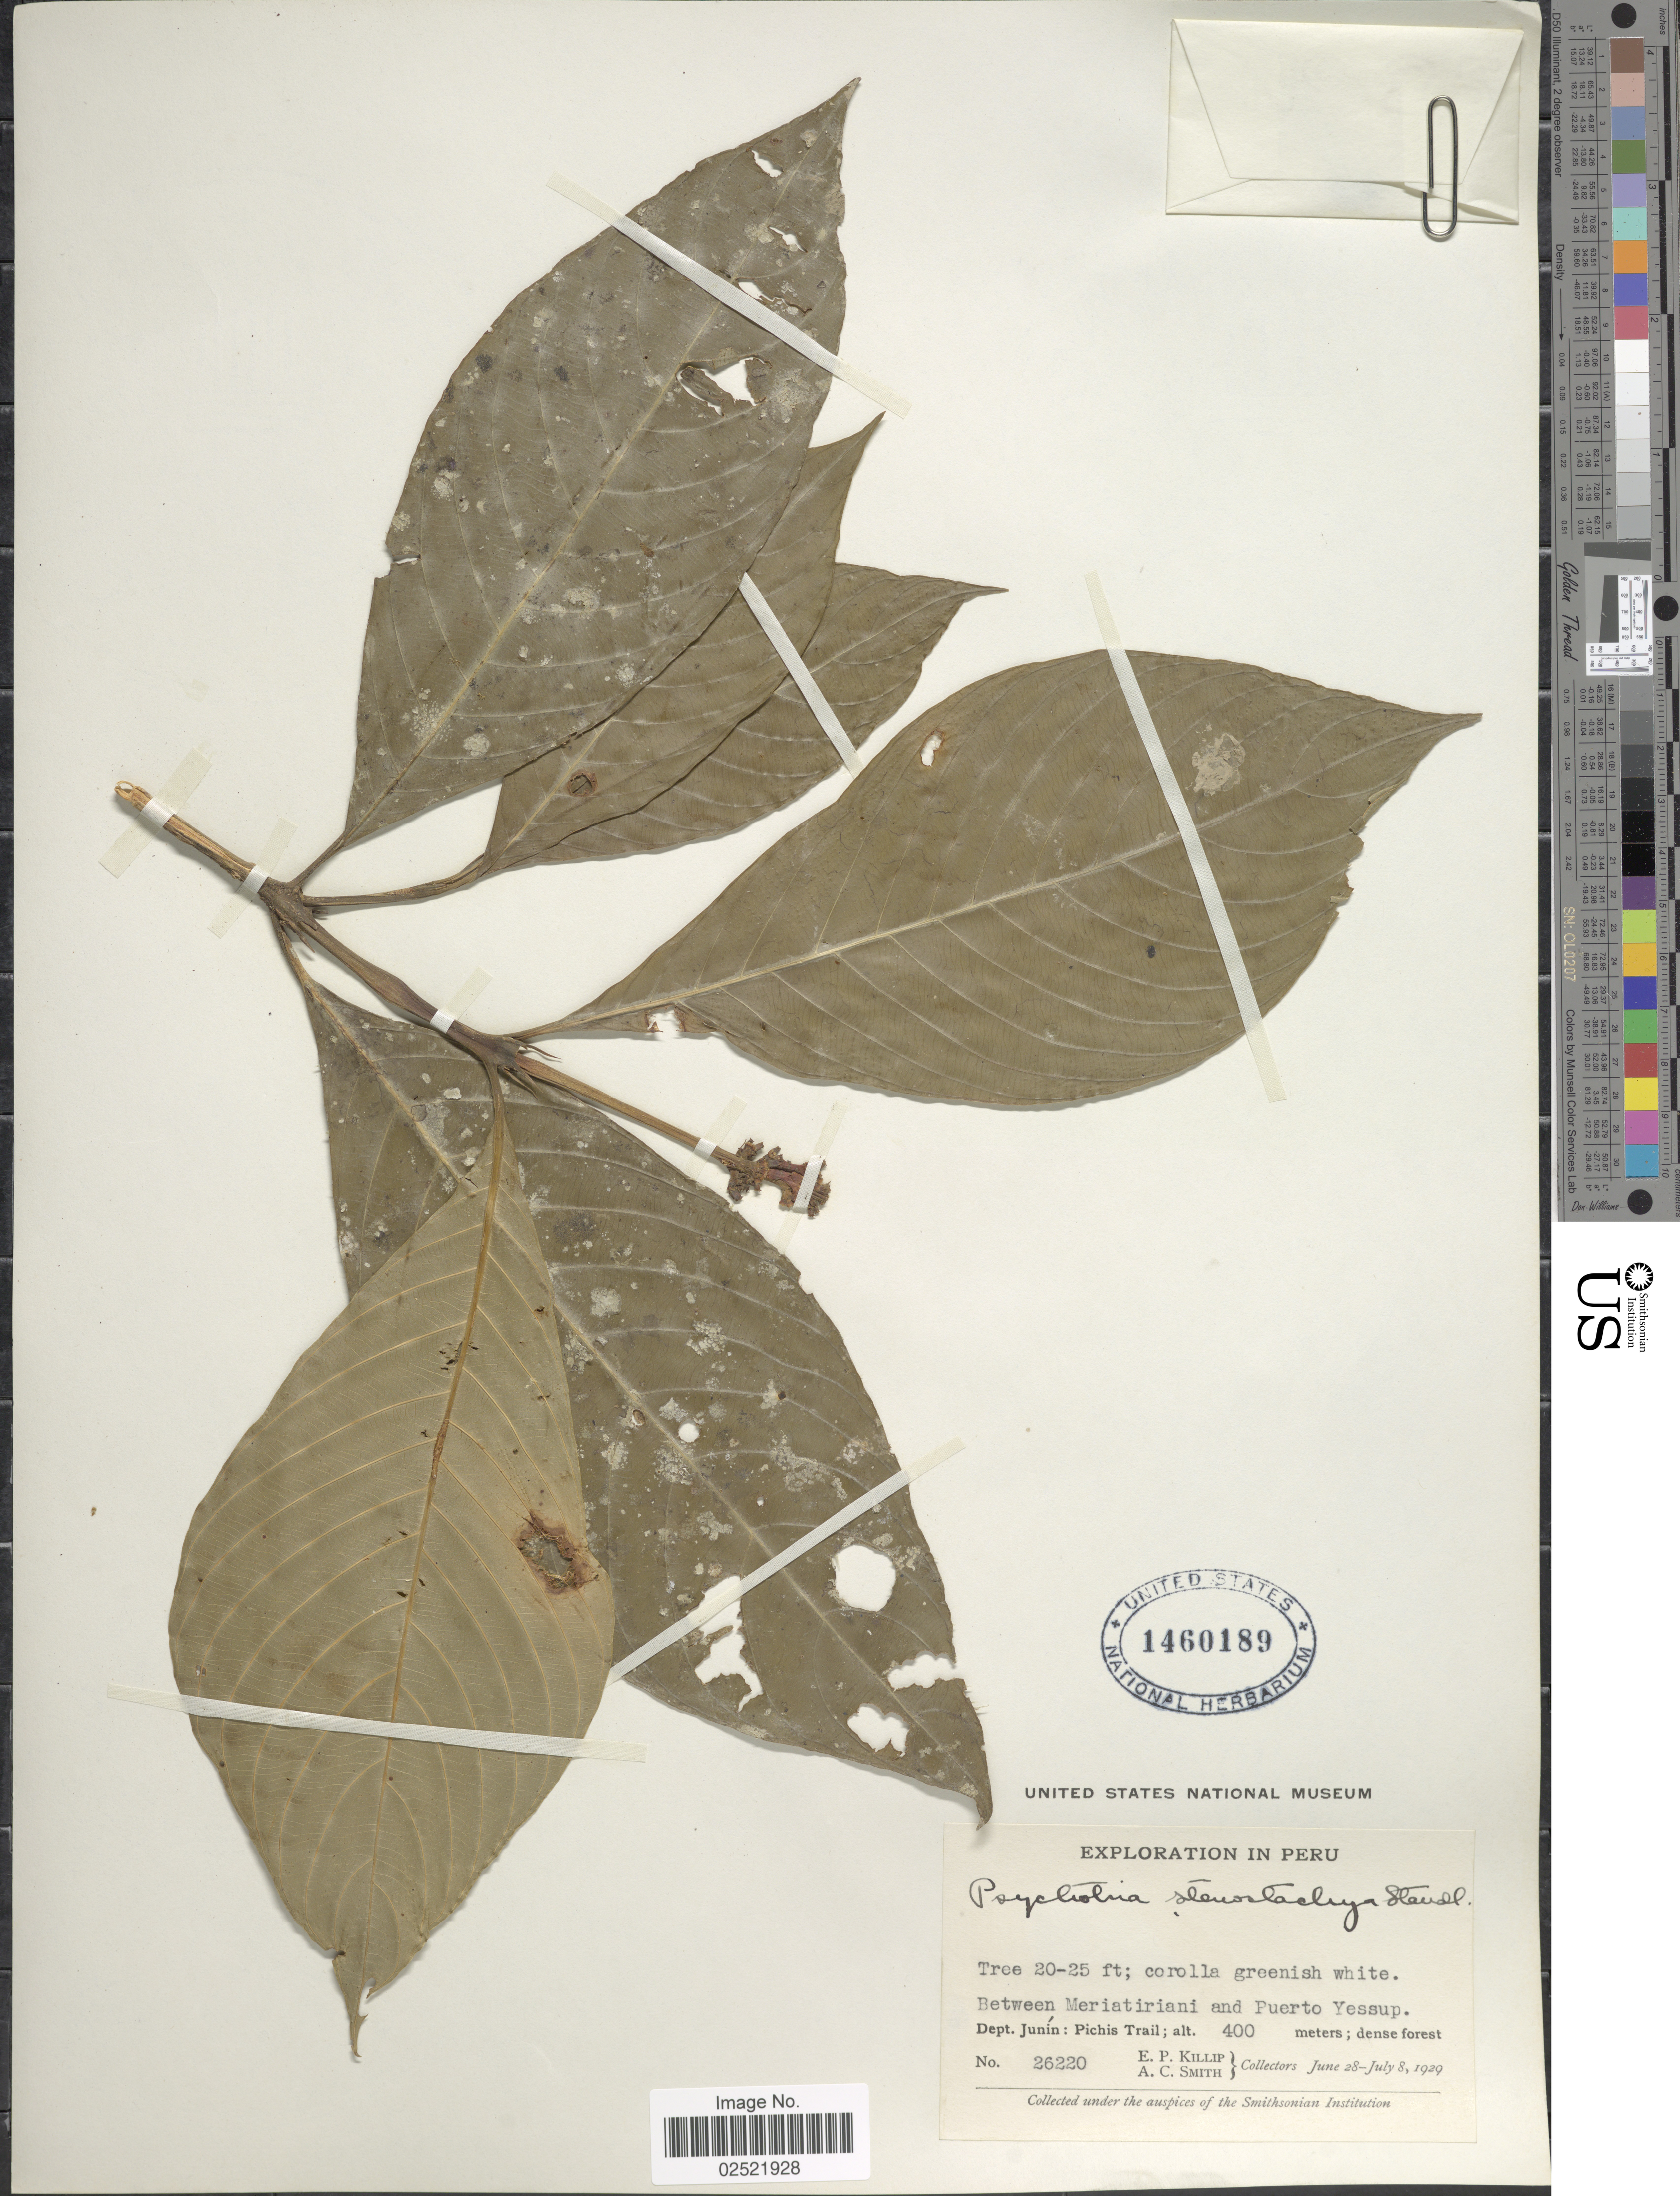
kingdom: Plantae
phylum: Tracheophyta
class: Magnoliopsida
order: Gentianales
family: Rubiaceae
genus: Psychotria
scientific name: Psychotria stenostachya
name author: Standl.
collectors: E. P. Killip & A. C. Smith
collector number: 26220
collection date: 1929-06-28/1929-07-08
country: Peru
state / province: Junín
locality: Between Meriatiriani and Puerto Yessup, Pichis Trail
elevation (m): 400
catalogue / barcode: US 1460189